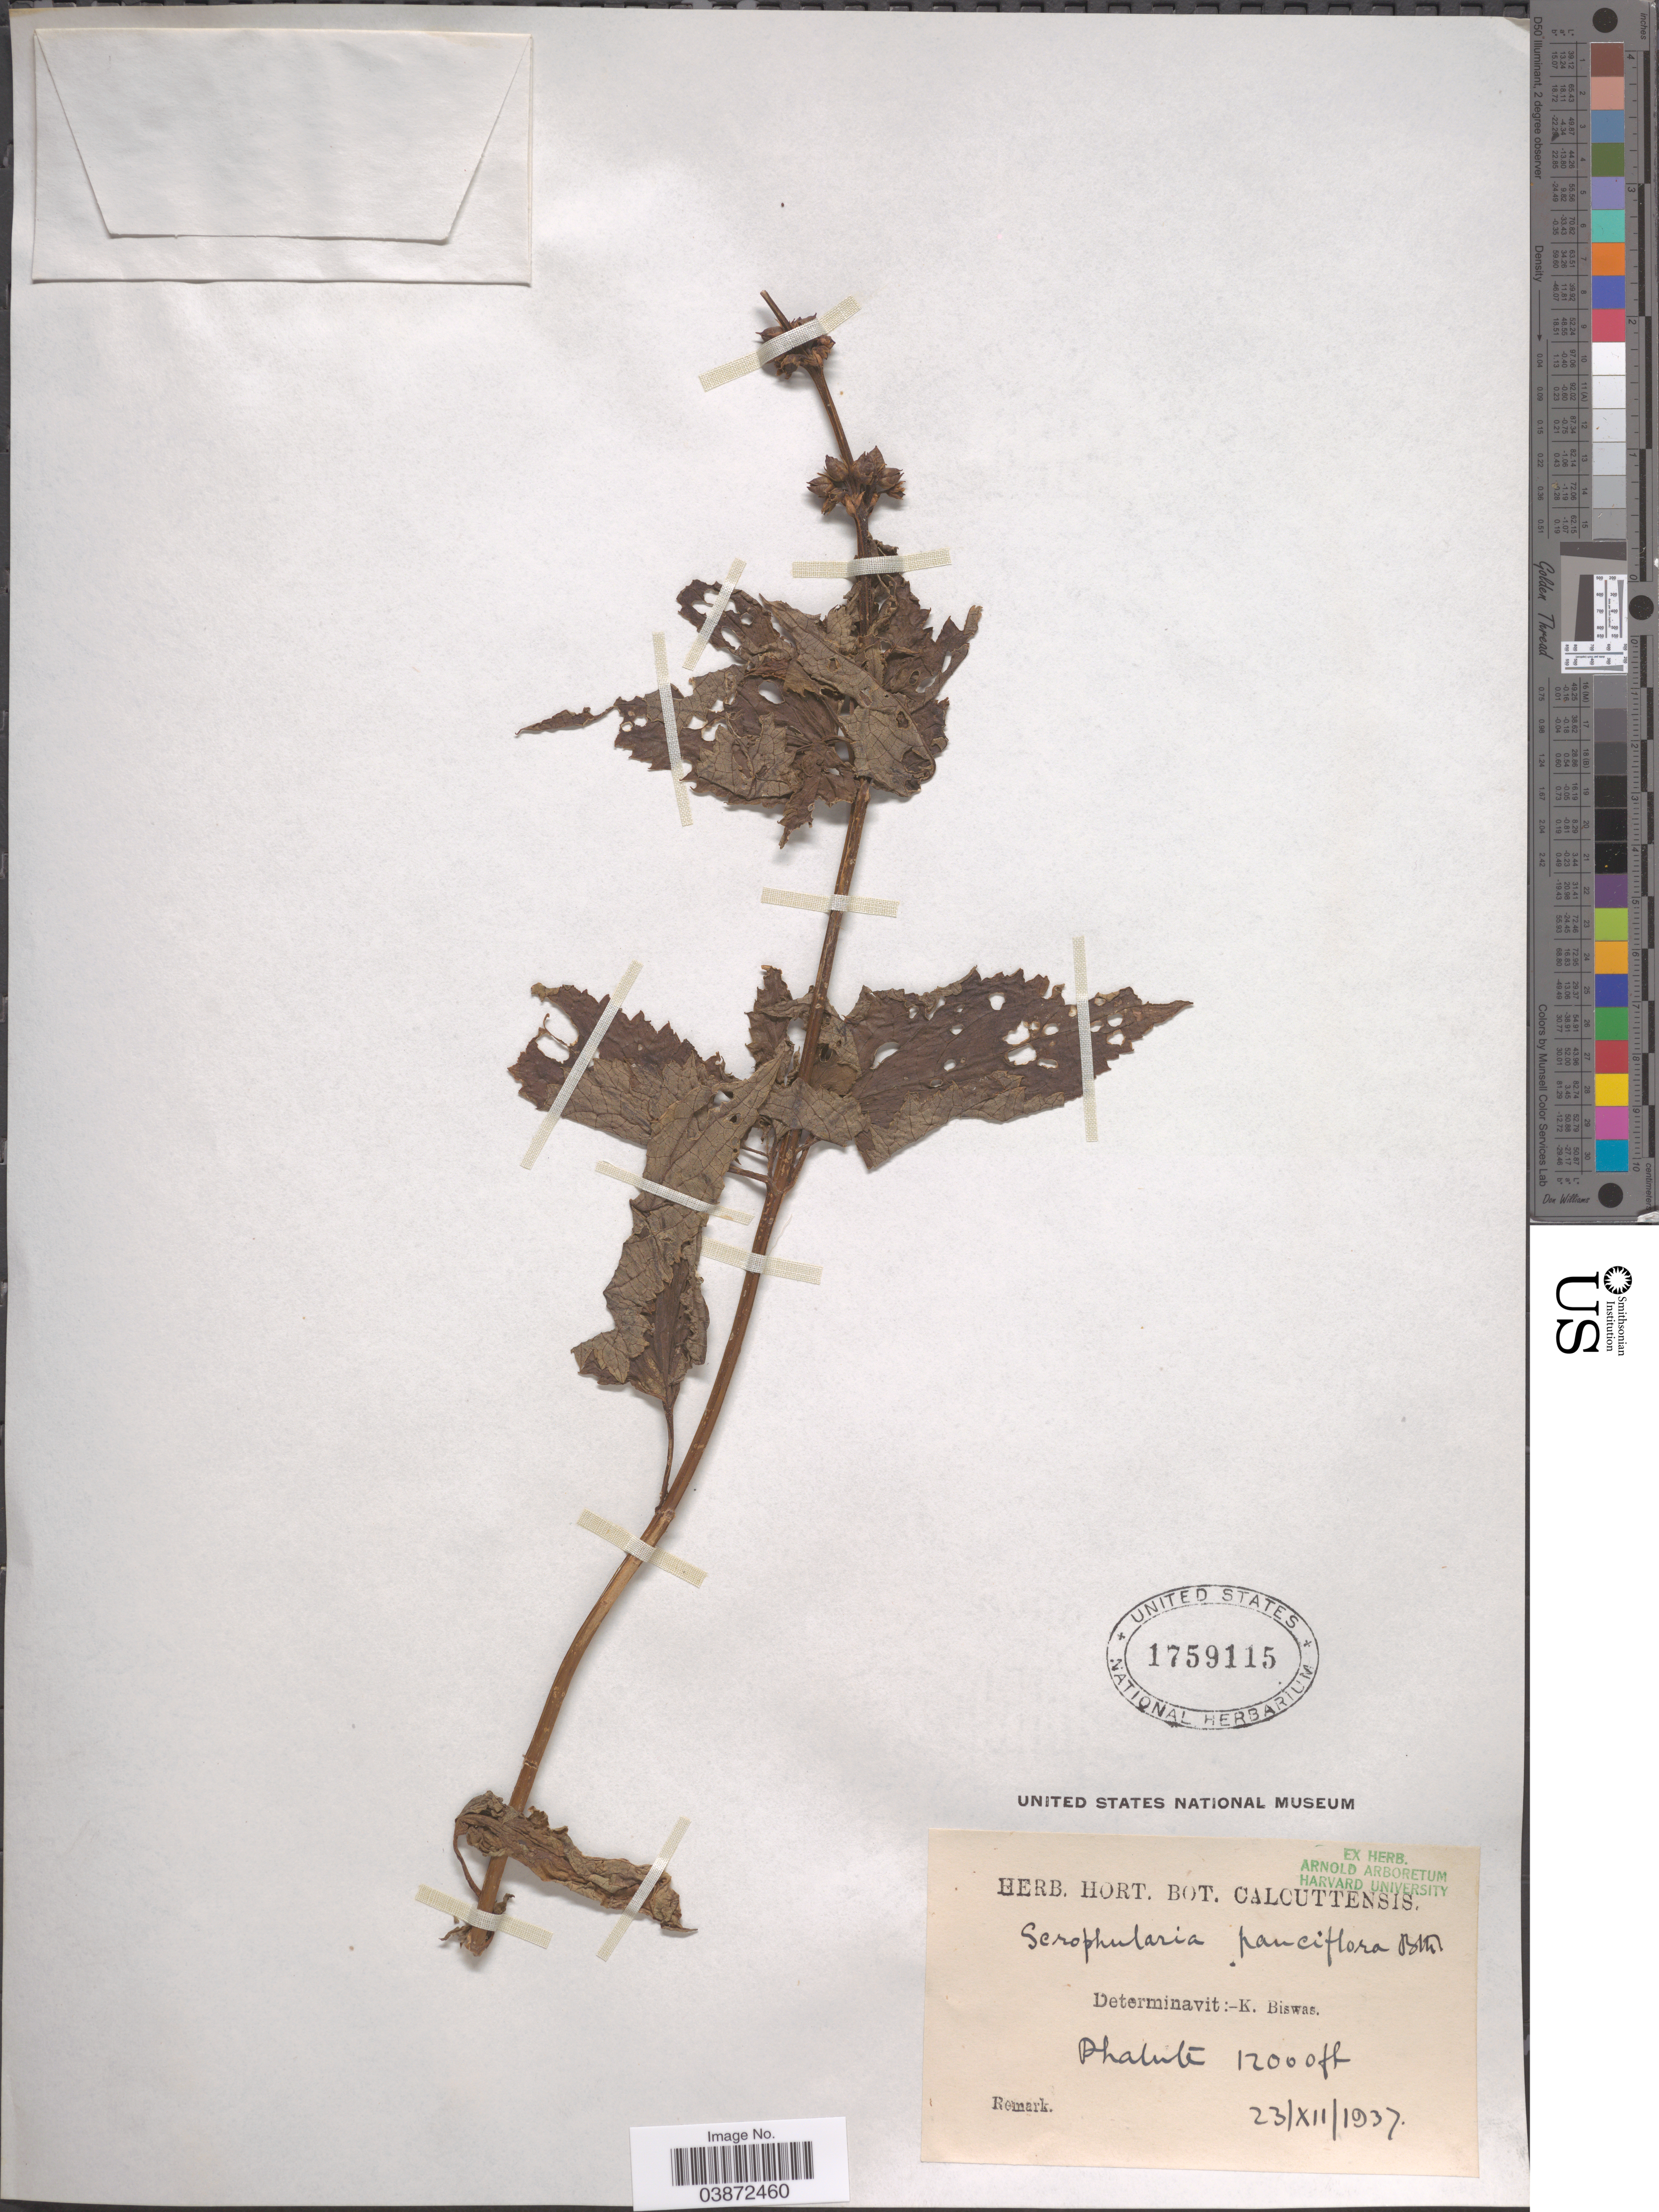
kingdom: Plantae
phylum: Tracheophyta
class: Magnoliopsida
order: Lamiales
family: Scrophulariaceae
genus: Scrophularia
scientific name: Scrophularia pauciflora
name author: Benth.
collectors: ex Herb. Hort. Bot. Calcuttensis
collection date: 1937-12-23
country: India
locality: Phalute.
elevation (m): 3658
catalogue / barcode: US 1759115